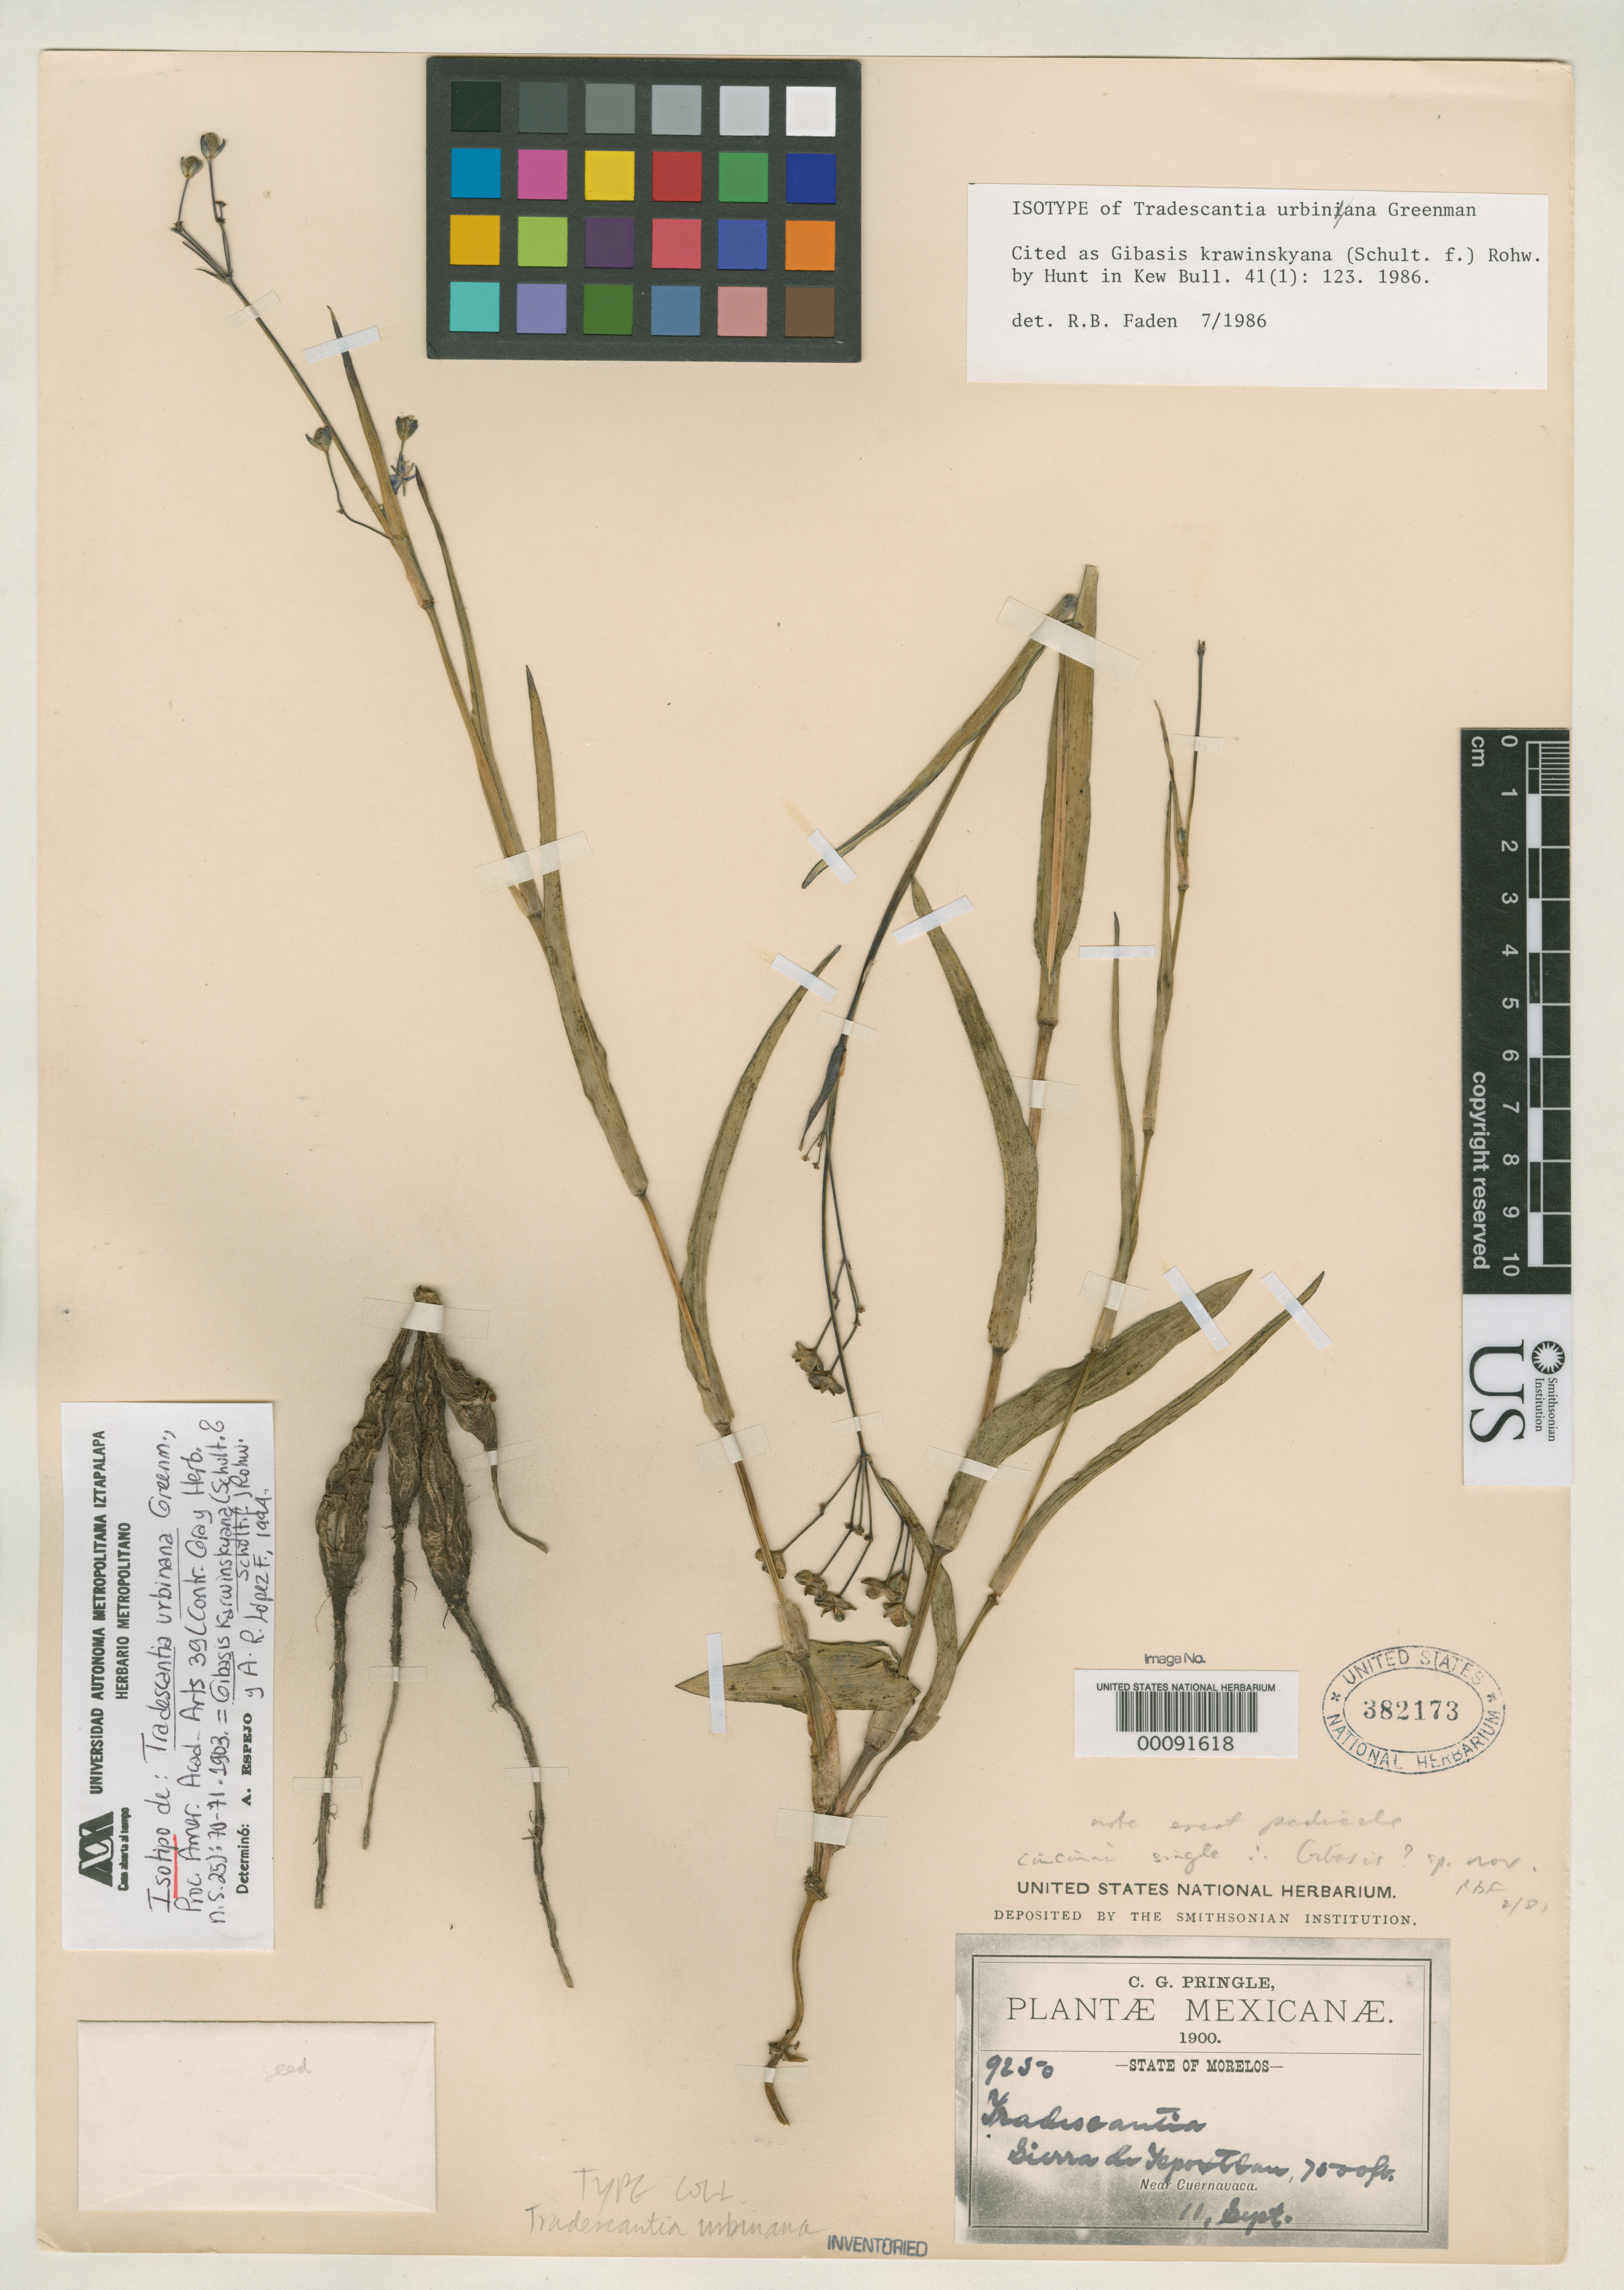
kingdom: Plantae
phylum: Tracheophyta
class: Liliopsida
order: Commelinales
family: Commelinaceae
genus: Tradescantia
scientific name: Tradescantia urbiniana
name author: Greenm.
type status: Isotype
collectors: C. G. Pringle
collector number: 9250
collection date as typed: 11 Sep 1900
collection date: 1900-09-11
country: Mexico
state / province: Morelos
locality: Sierra de Tepoxtlan, near Cuernavaca.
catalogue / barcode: US 382173